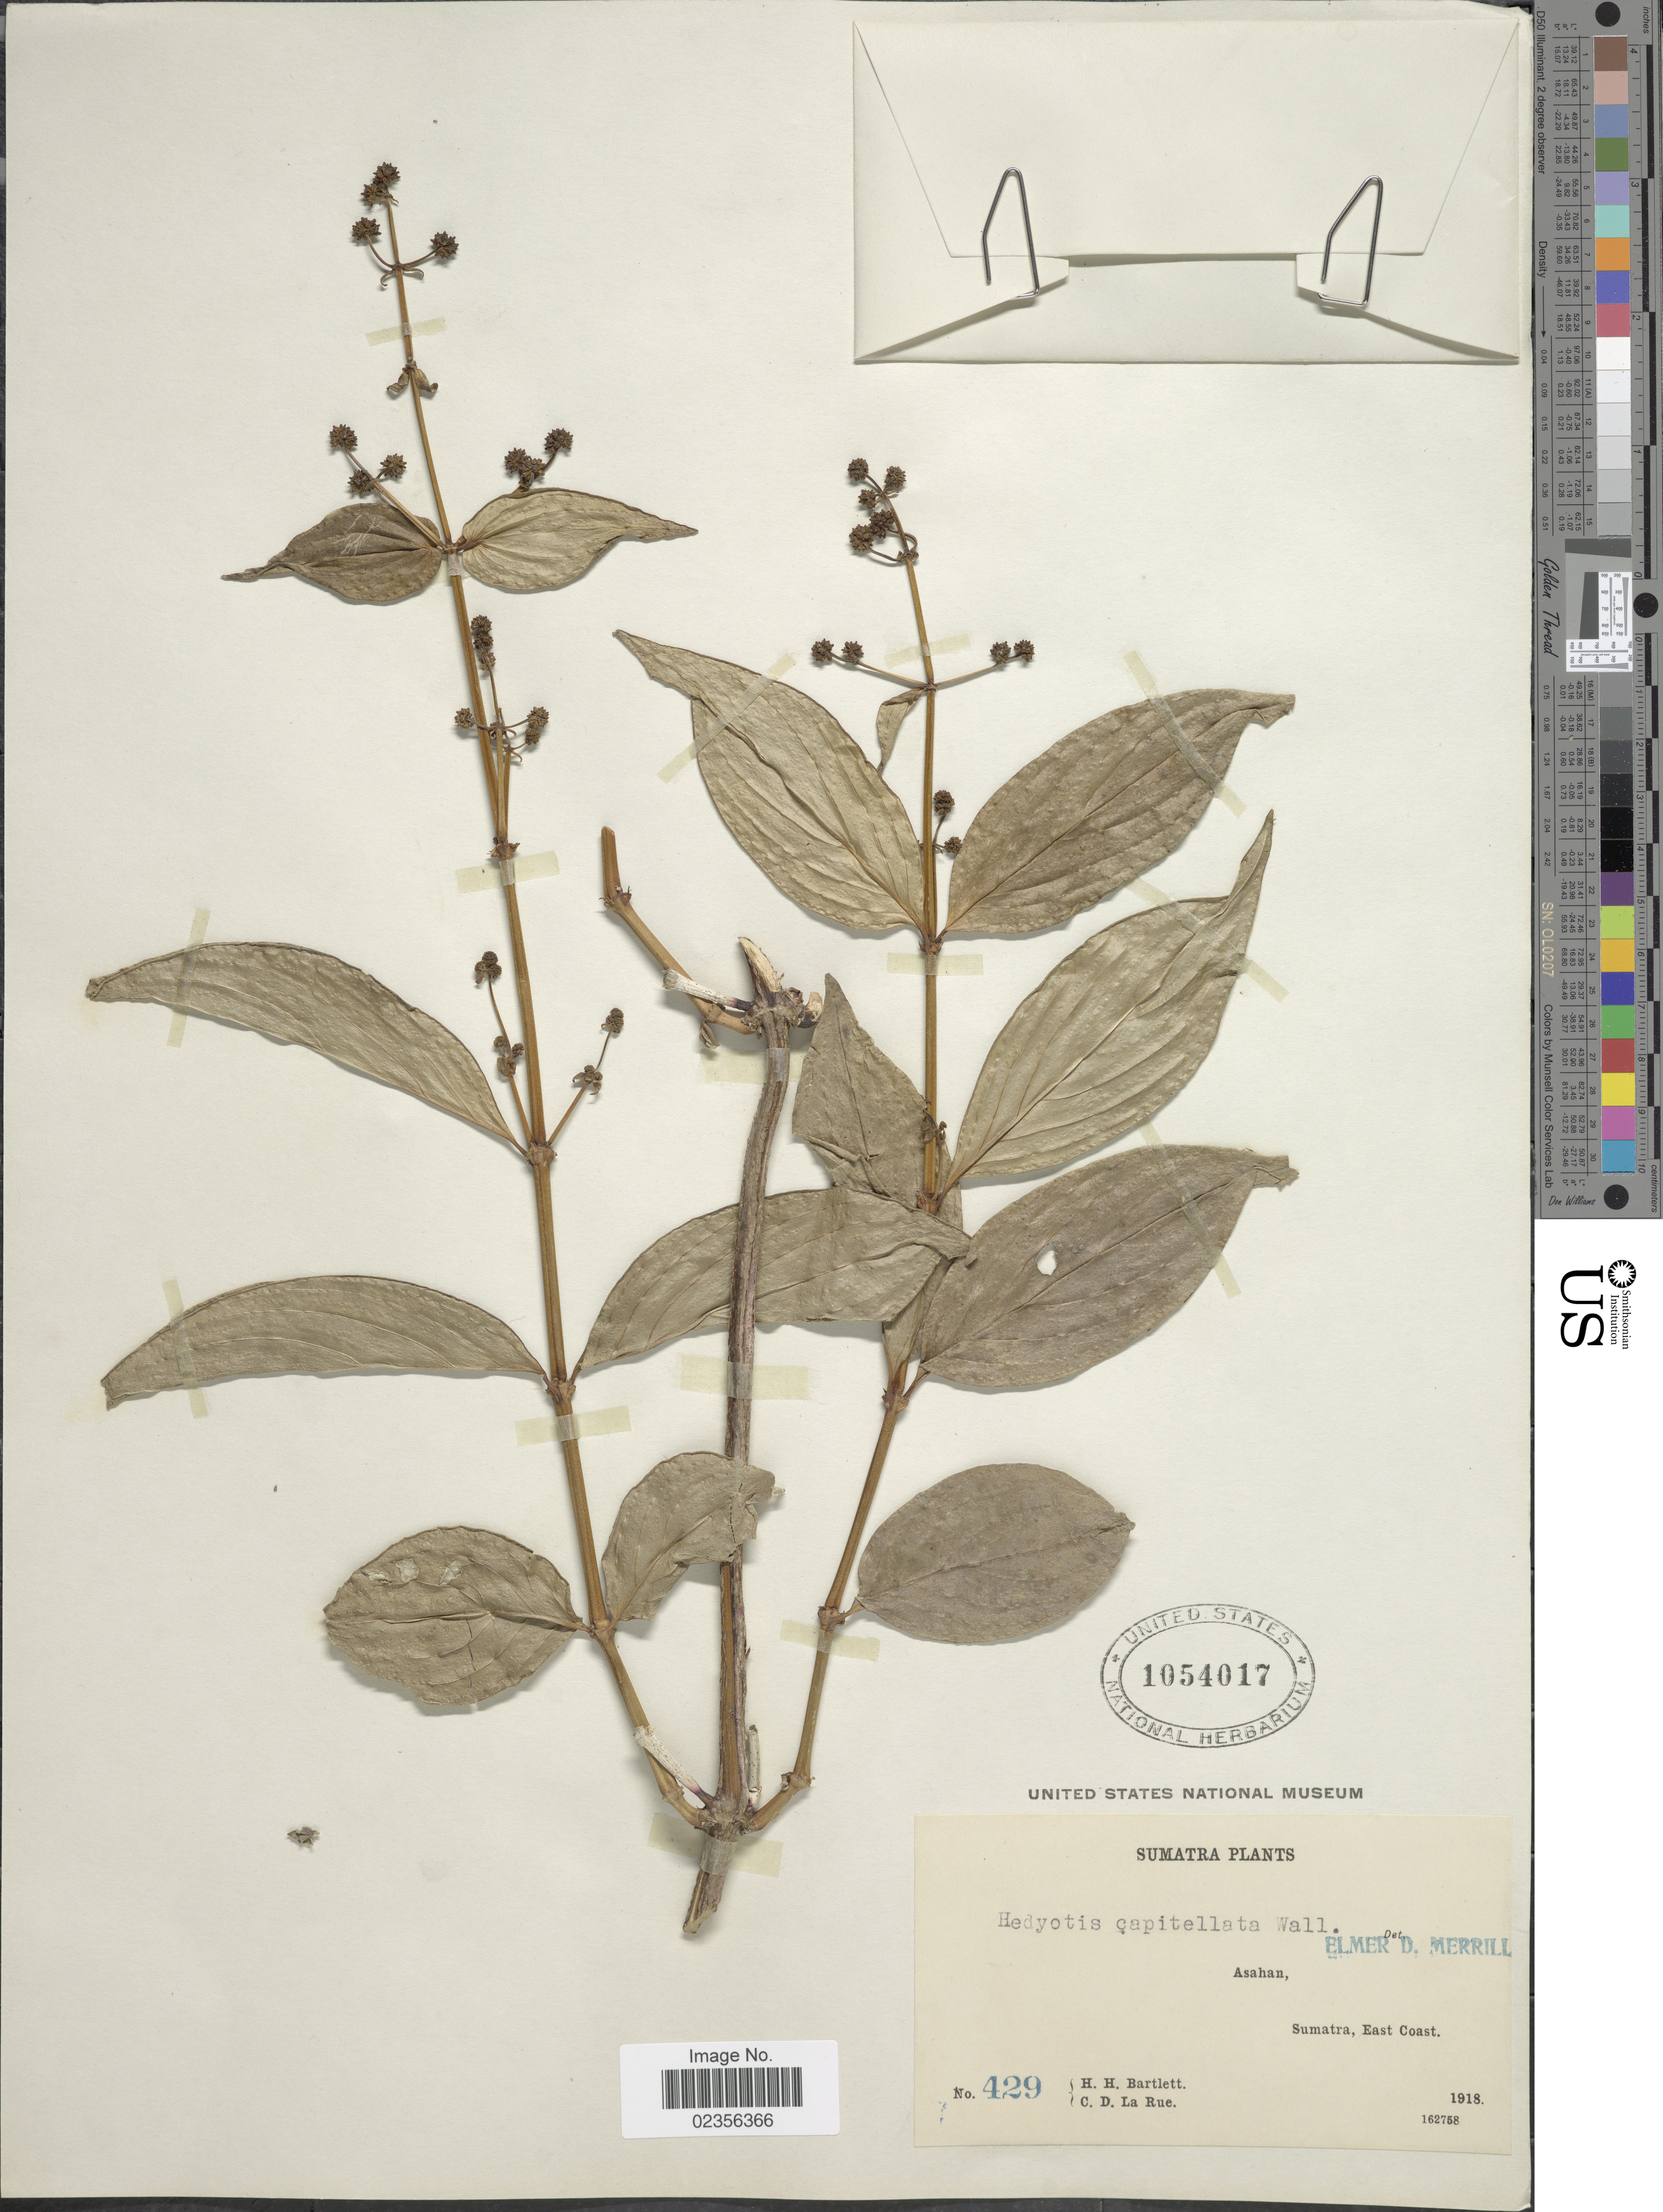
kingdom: Plantae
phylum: Tracheophyta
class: Magnoliopsida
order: Gentianales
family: Rubiaceae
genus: Hedyotis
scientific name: Hedyotis capitellata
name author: Wall.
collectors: H. H. Bartlett & C. La Rue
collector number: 429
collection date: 1918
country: Indonesia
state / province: Sumatra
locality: Sumatra, Asahan, Sumatra, East Coast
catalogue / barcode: US 1054017